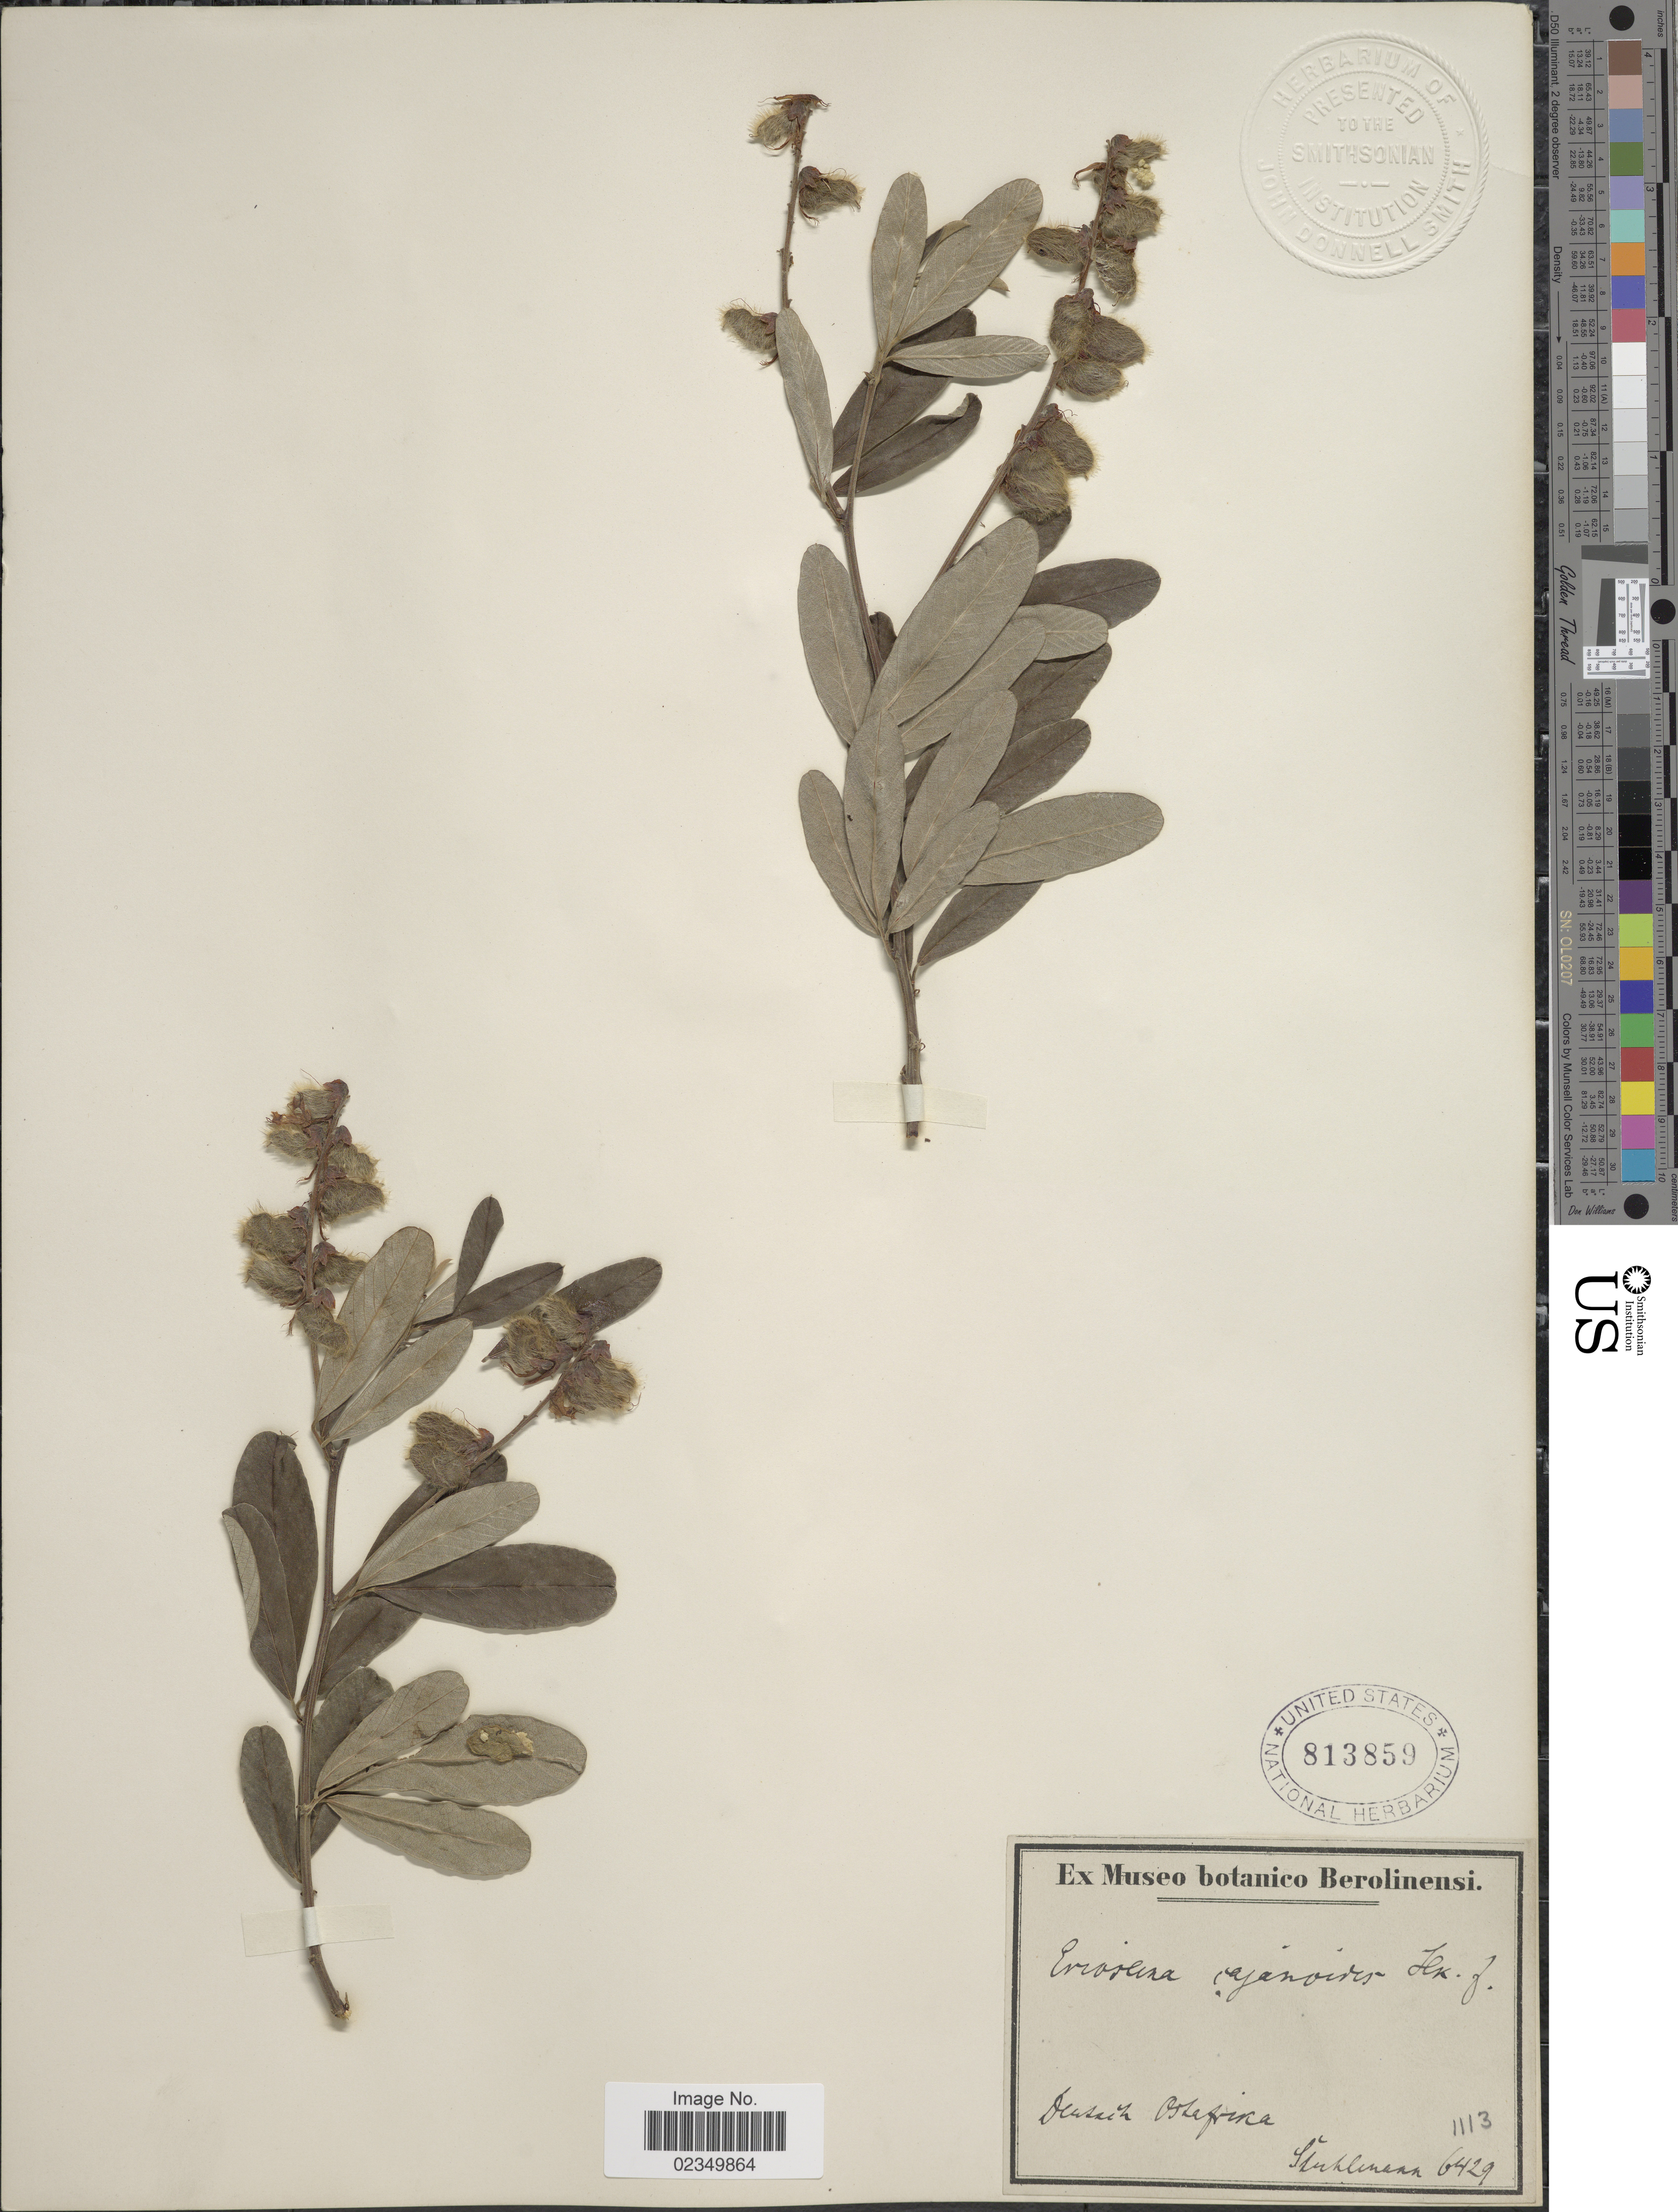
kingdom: Plantae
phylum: Tracheophyta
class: Magnoliopsida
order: Fabales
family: Fabaceae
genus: Eriosema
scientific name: Eriosema cajanoides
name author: (Guill. & Perr.) Hook. f.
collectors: -. Stuhlmann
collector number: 6429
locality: Deutsch Ostafrica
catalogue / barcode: US 813859